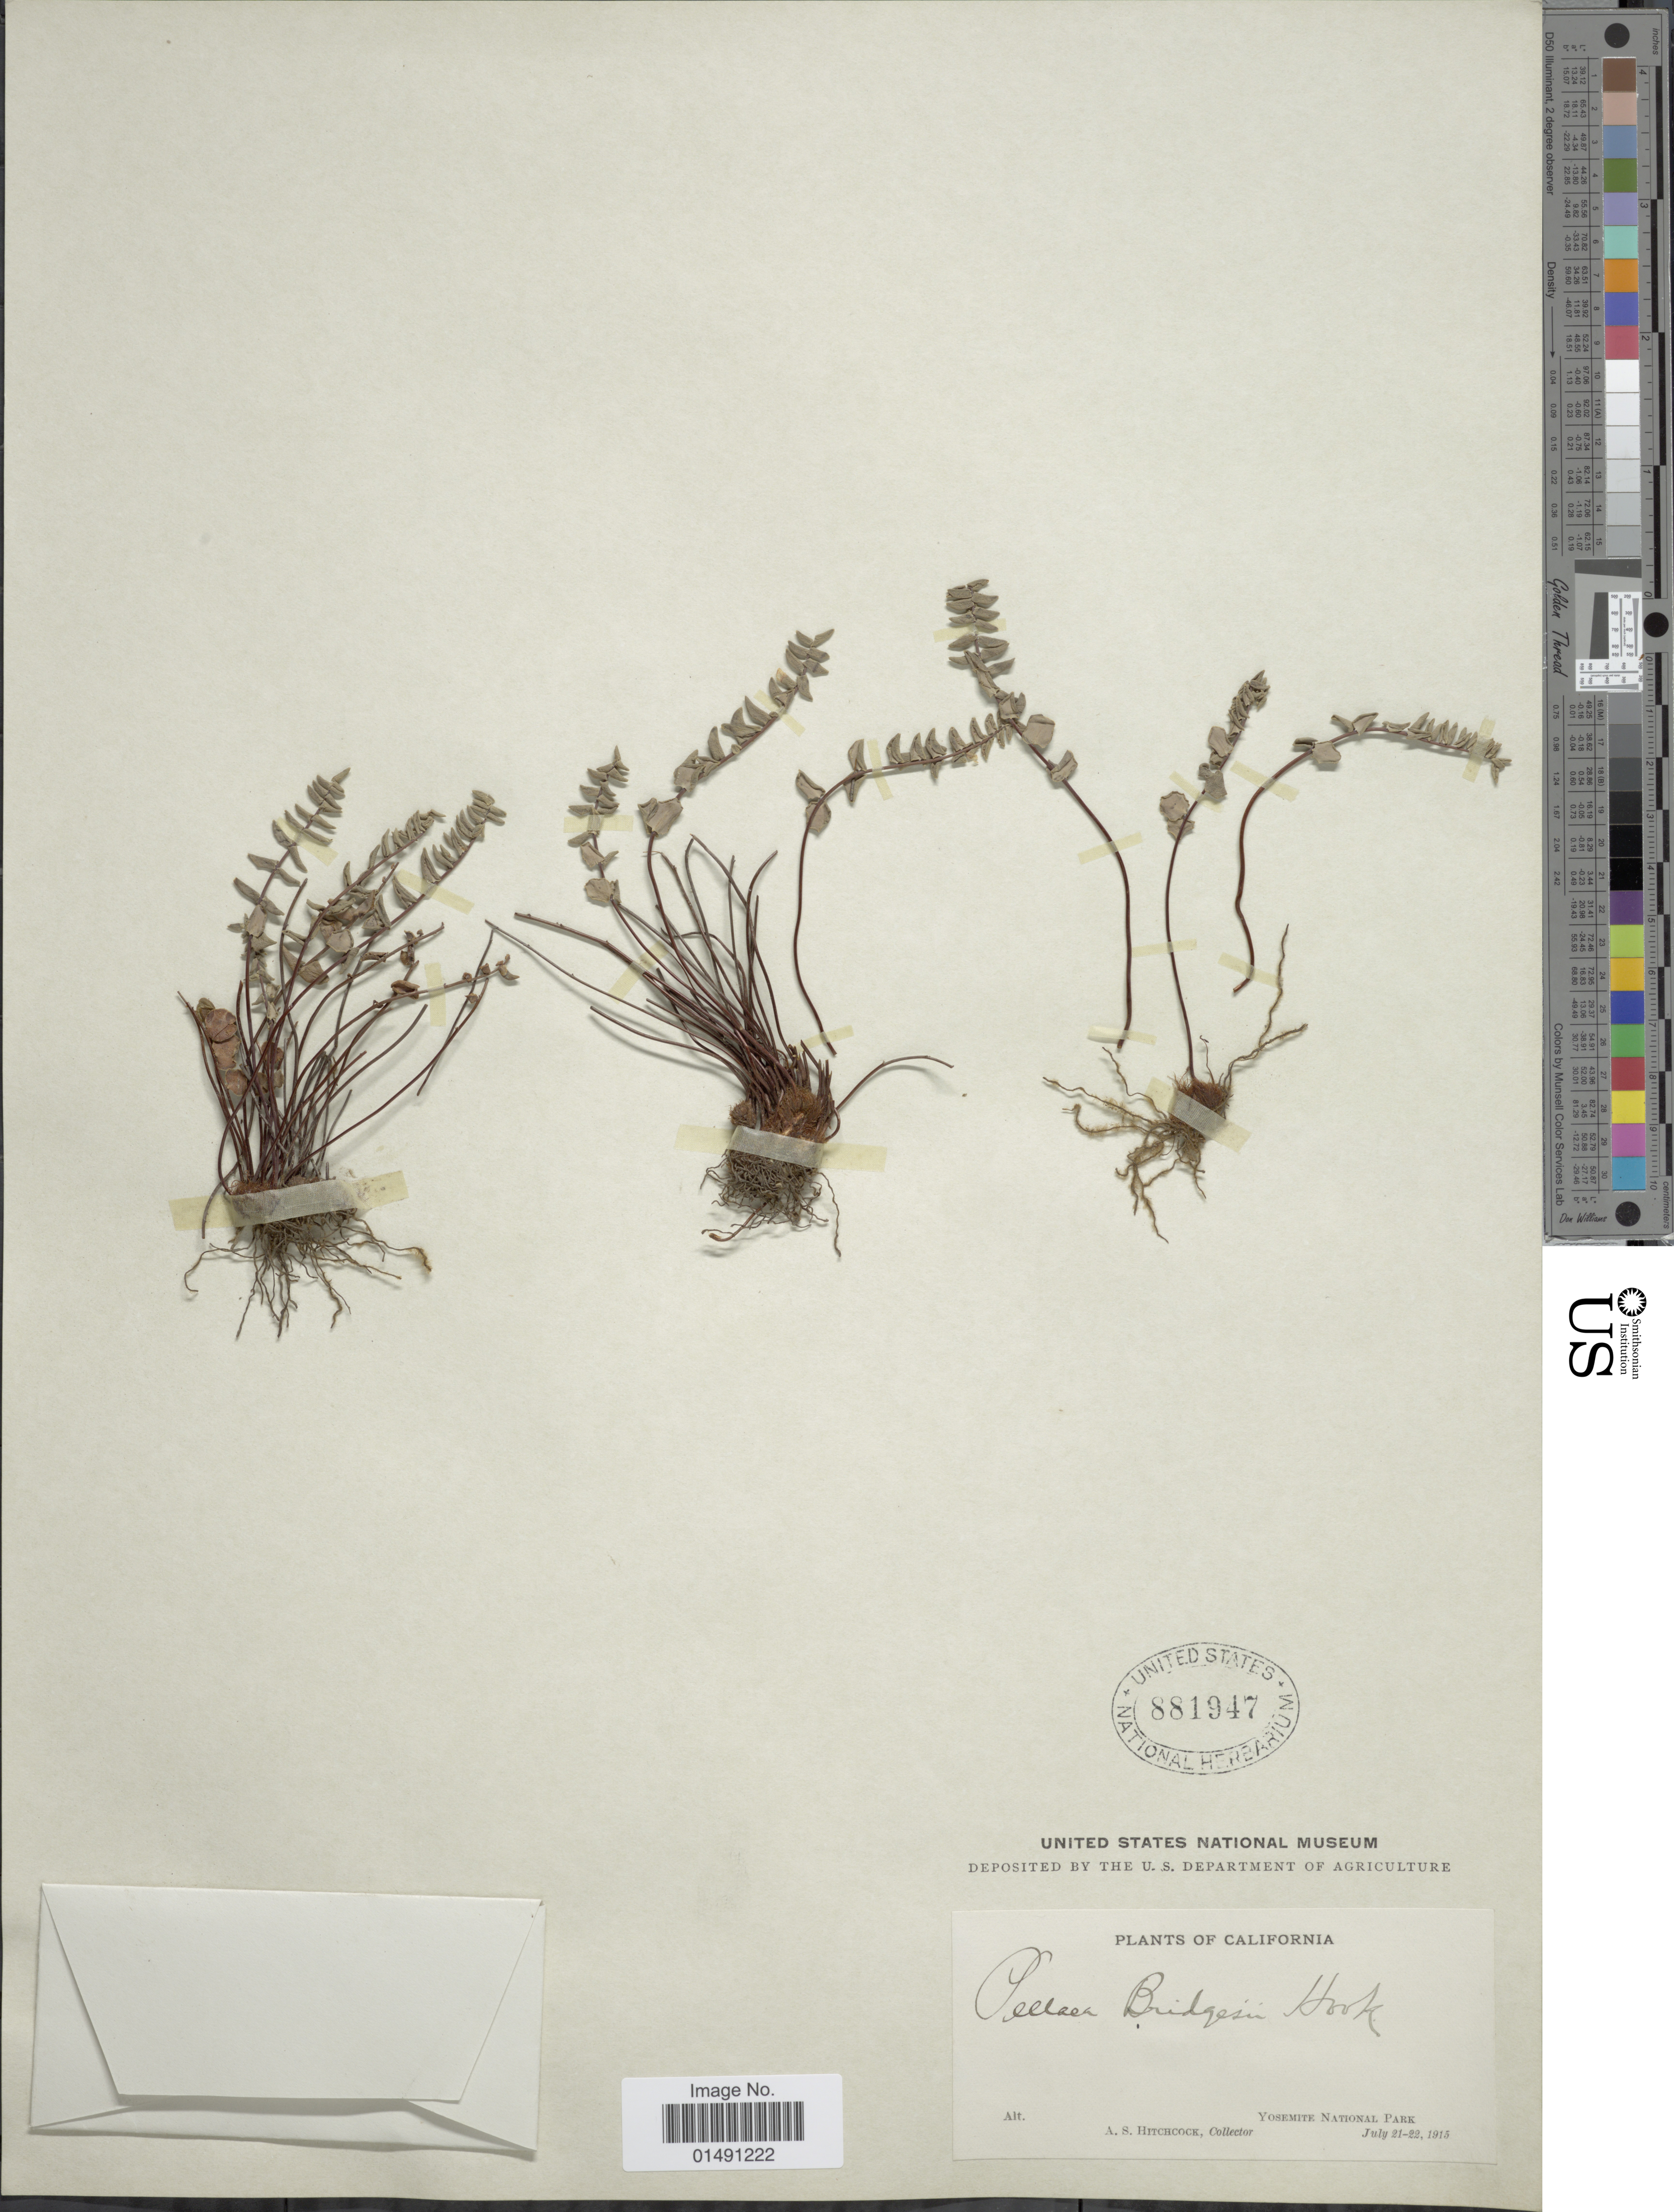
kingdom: Plantae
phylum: Tracheophyta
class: Polypodiopsida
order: Polypodiales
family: Pteridaceae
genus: Pellaea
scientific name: Pellaea bridgesii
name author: Hook.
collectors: A. S. Hitchcock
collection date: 1915-07-21/1915-07-22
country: United States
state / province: California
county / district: Mariposa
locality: Yosemite National Park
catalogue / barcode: US 881947